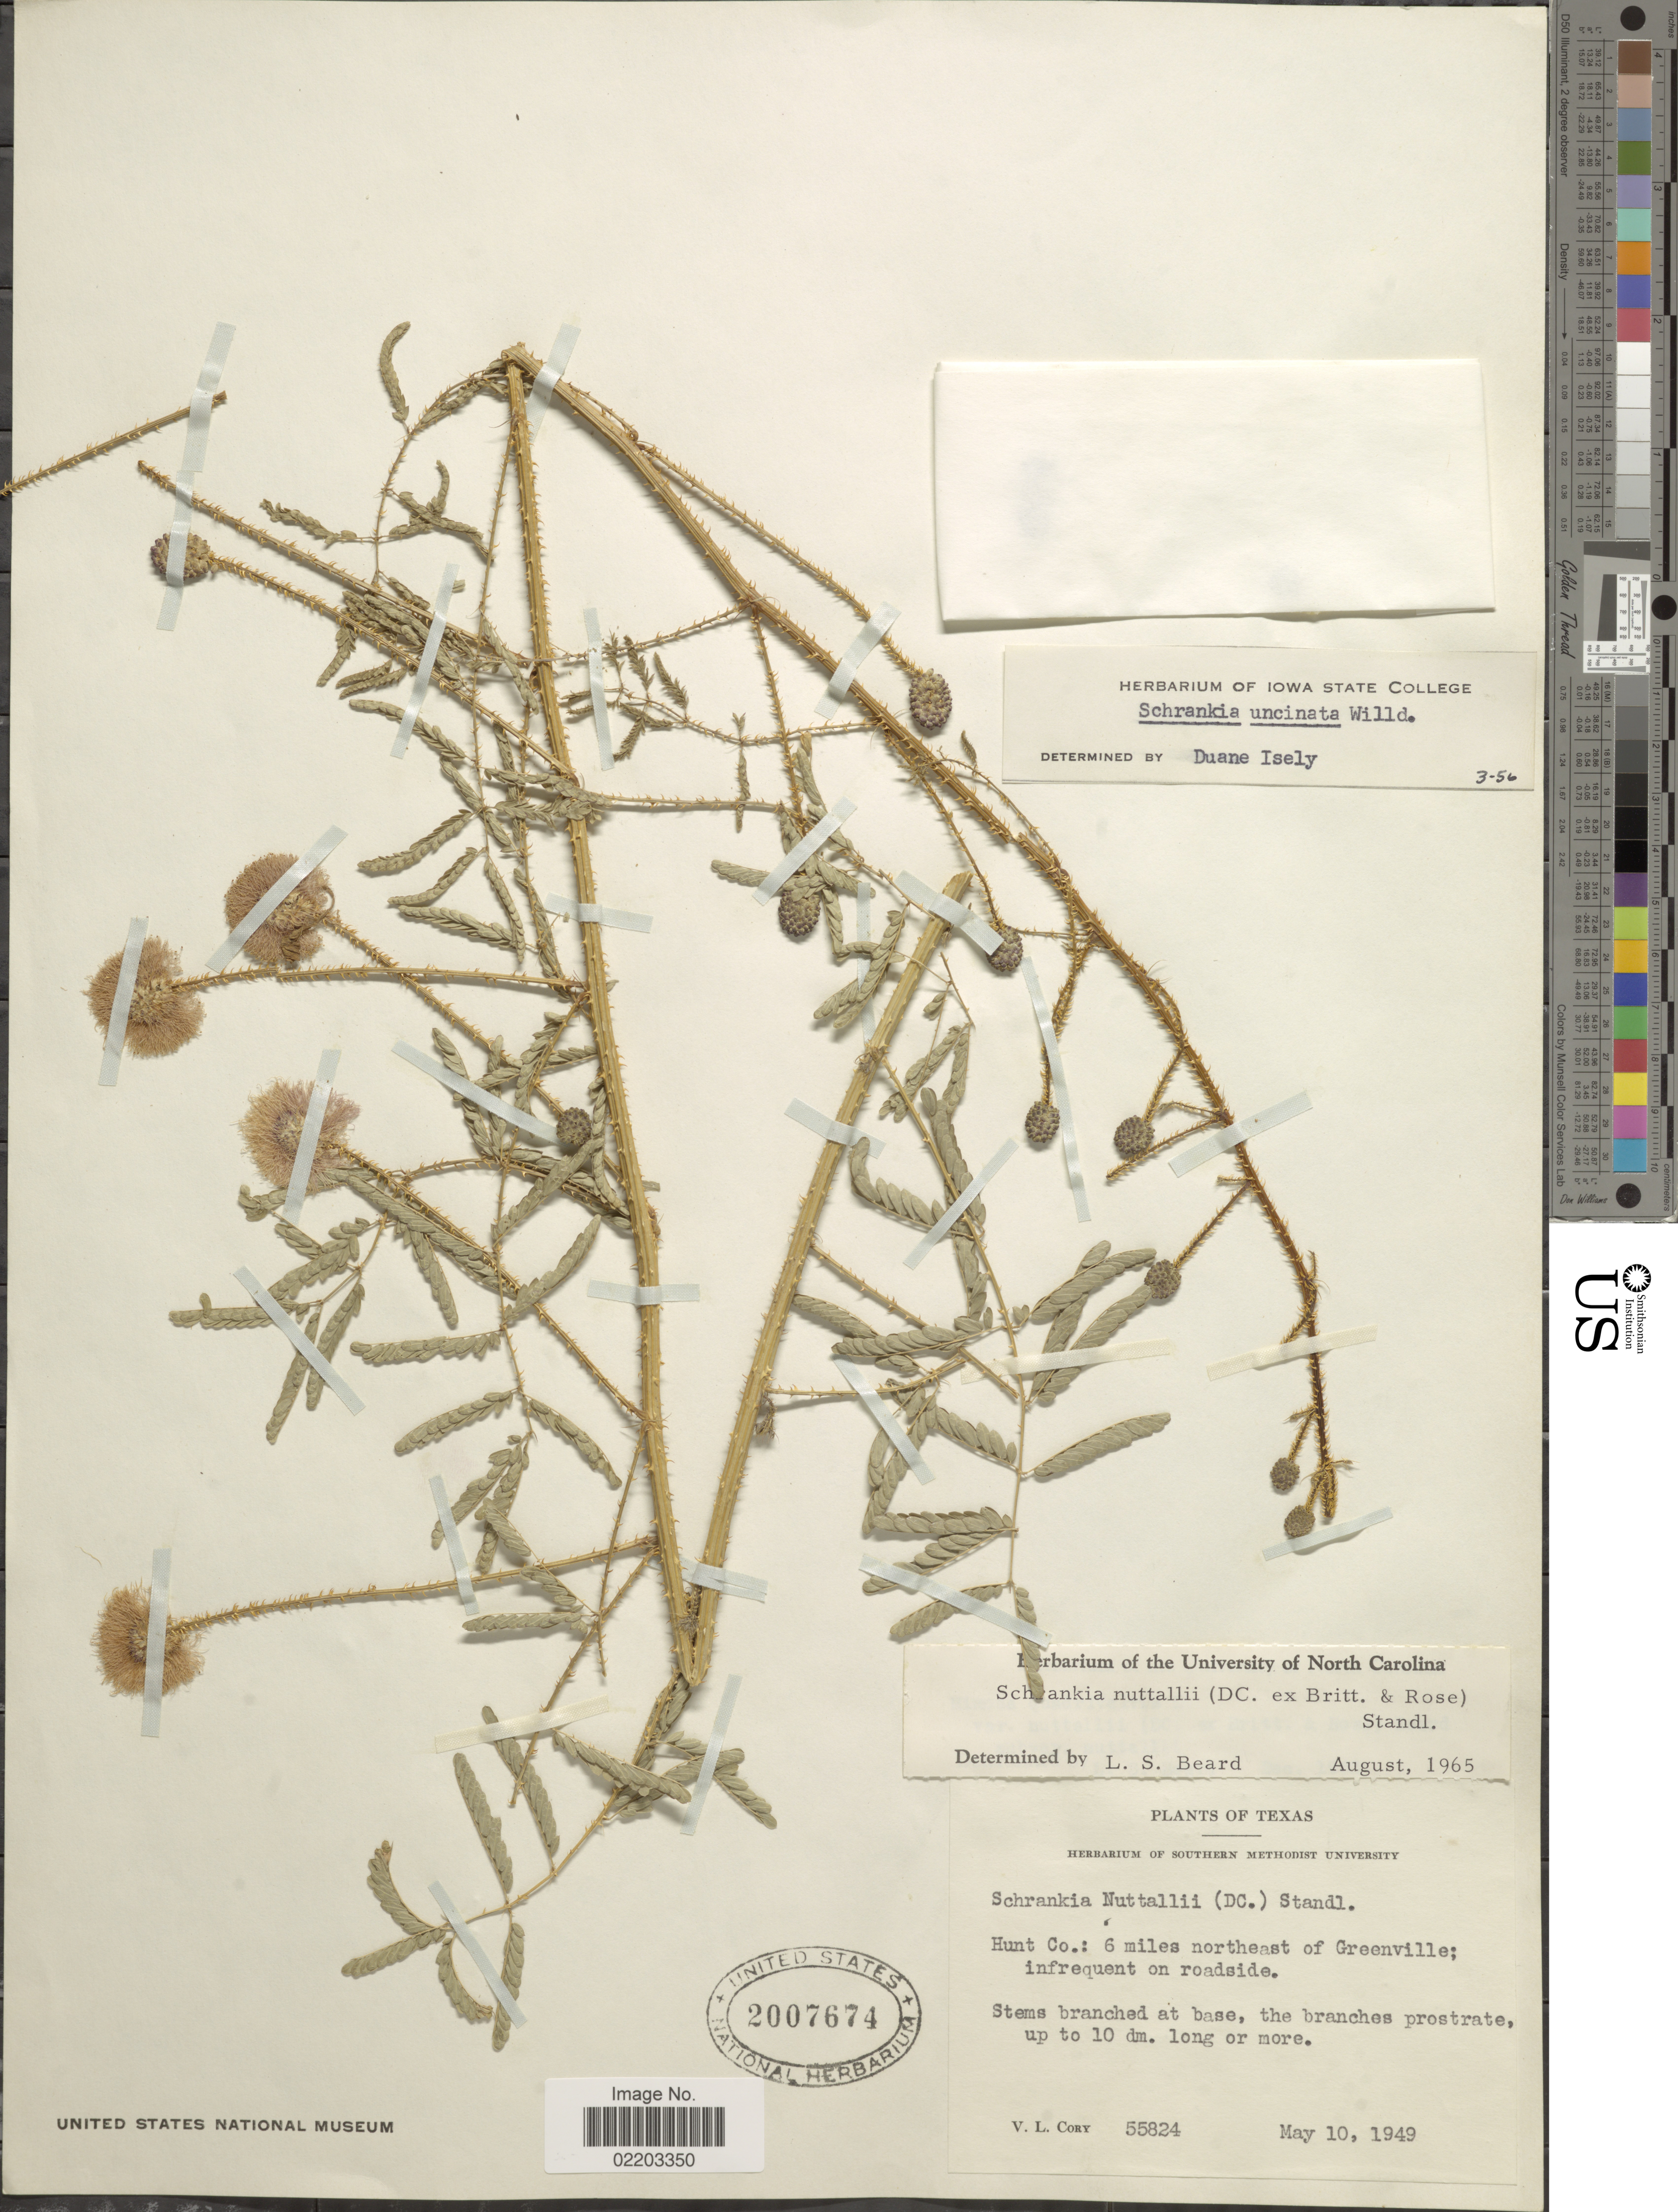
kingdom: Plantae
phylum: Tracheophyta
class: Magnoliopsida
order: Fabales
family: Fabaceae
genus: Mimosa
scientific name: Mimosa hystricina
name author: (Small ex Britton & Rose) B.L. Turner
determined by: Strong, M. T., (US), Smithsonian Institution - National Museum of Natural History (UNITED STATES)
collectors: V. Cory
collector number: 55824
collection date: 1949-05-10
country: United States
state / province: Texas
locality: Hunt Co: 6 miles northeast of Greenville; infrequent on roadside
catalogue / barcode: US 2007674